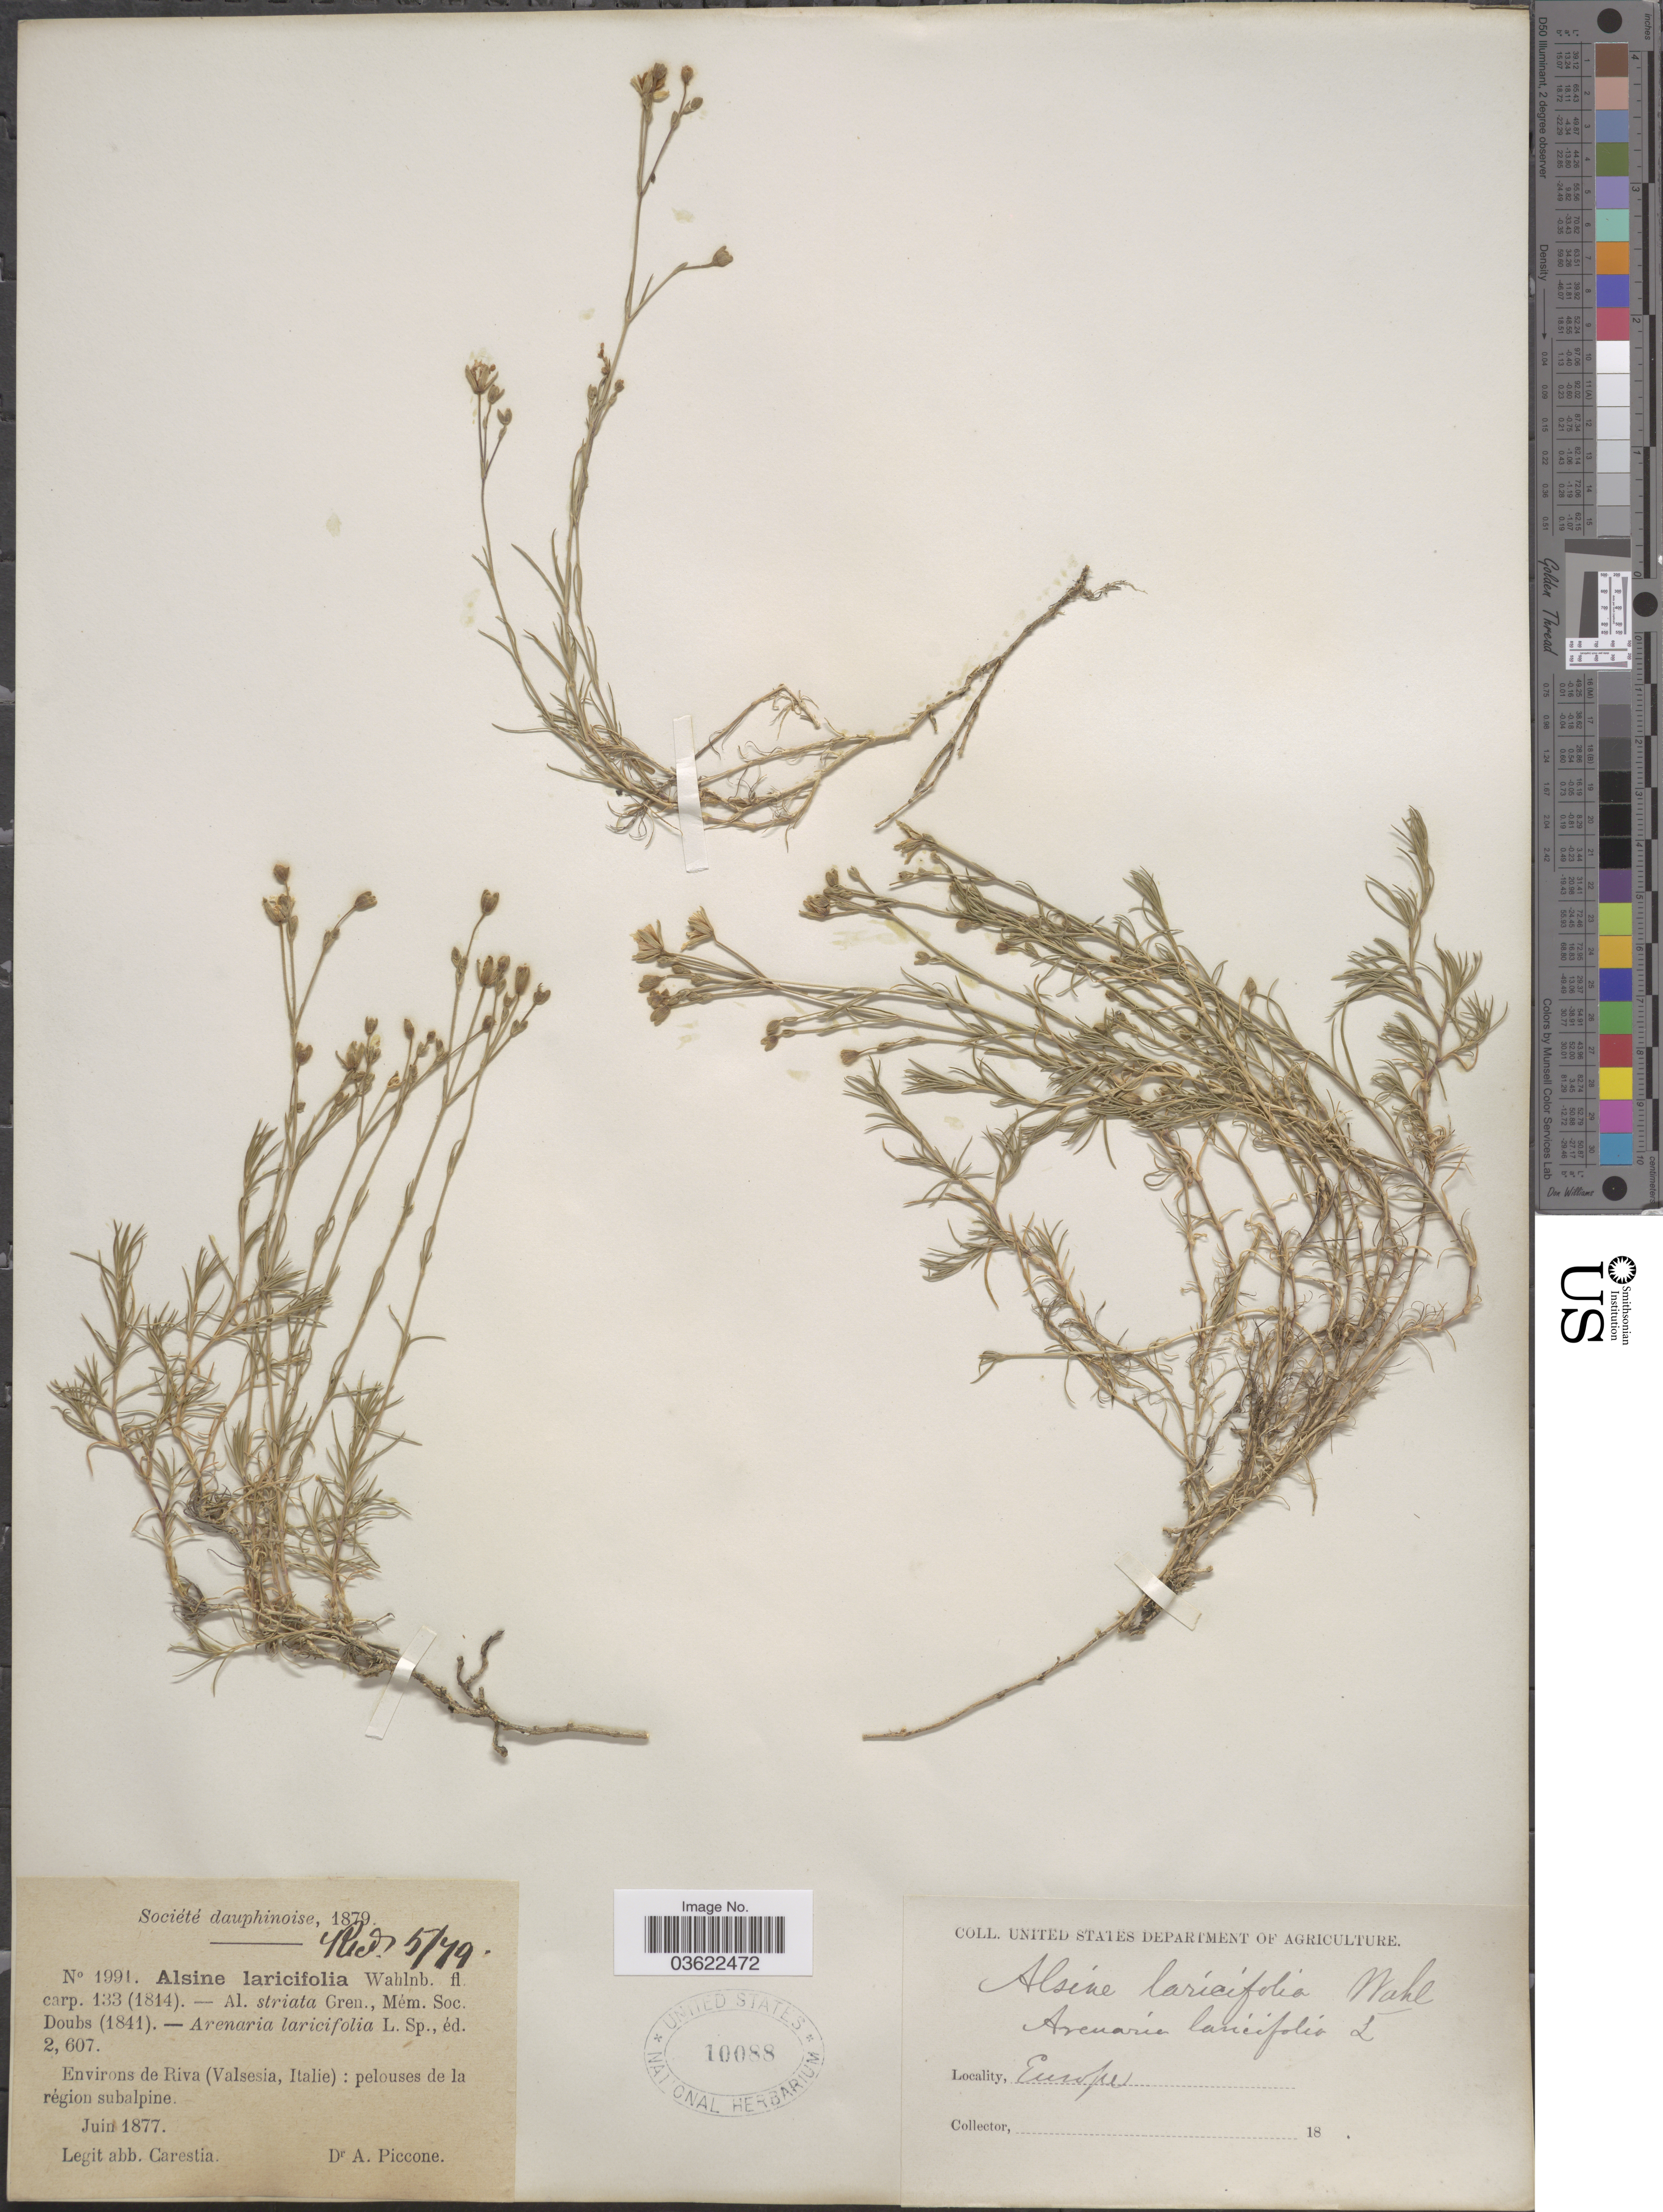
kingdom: Plantae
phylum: Tracheophyta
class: Magnoliopsida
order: Caryophyllales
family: Caryophyllaceae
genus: Cherleria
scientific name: Cherleria laricifolia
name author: (L.) Iamonico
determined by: Strong, Mark T., (BOT), Smithsonian Institution - National Museum of Natural History (UNITED STATES)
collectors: A. Carestia & A. Piccone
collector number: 1991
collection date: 1877-06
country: Italy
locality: Environs de Riva (Valsesia): pelouses de la région subalpine.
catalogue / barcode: US 10088